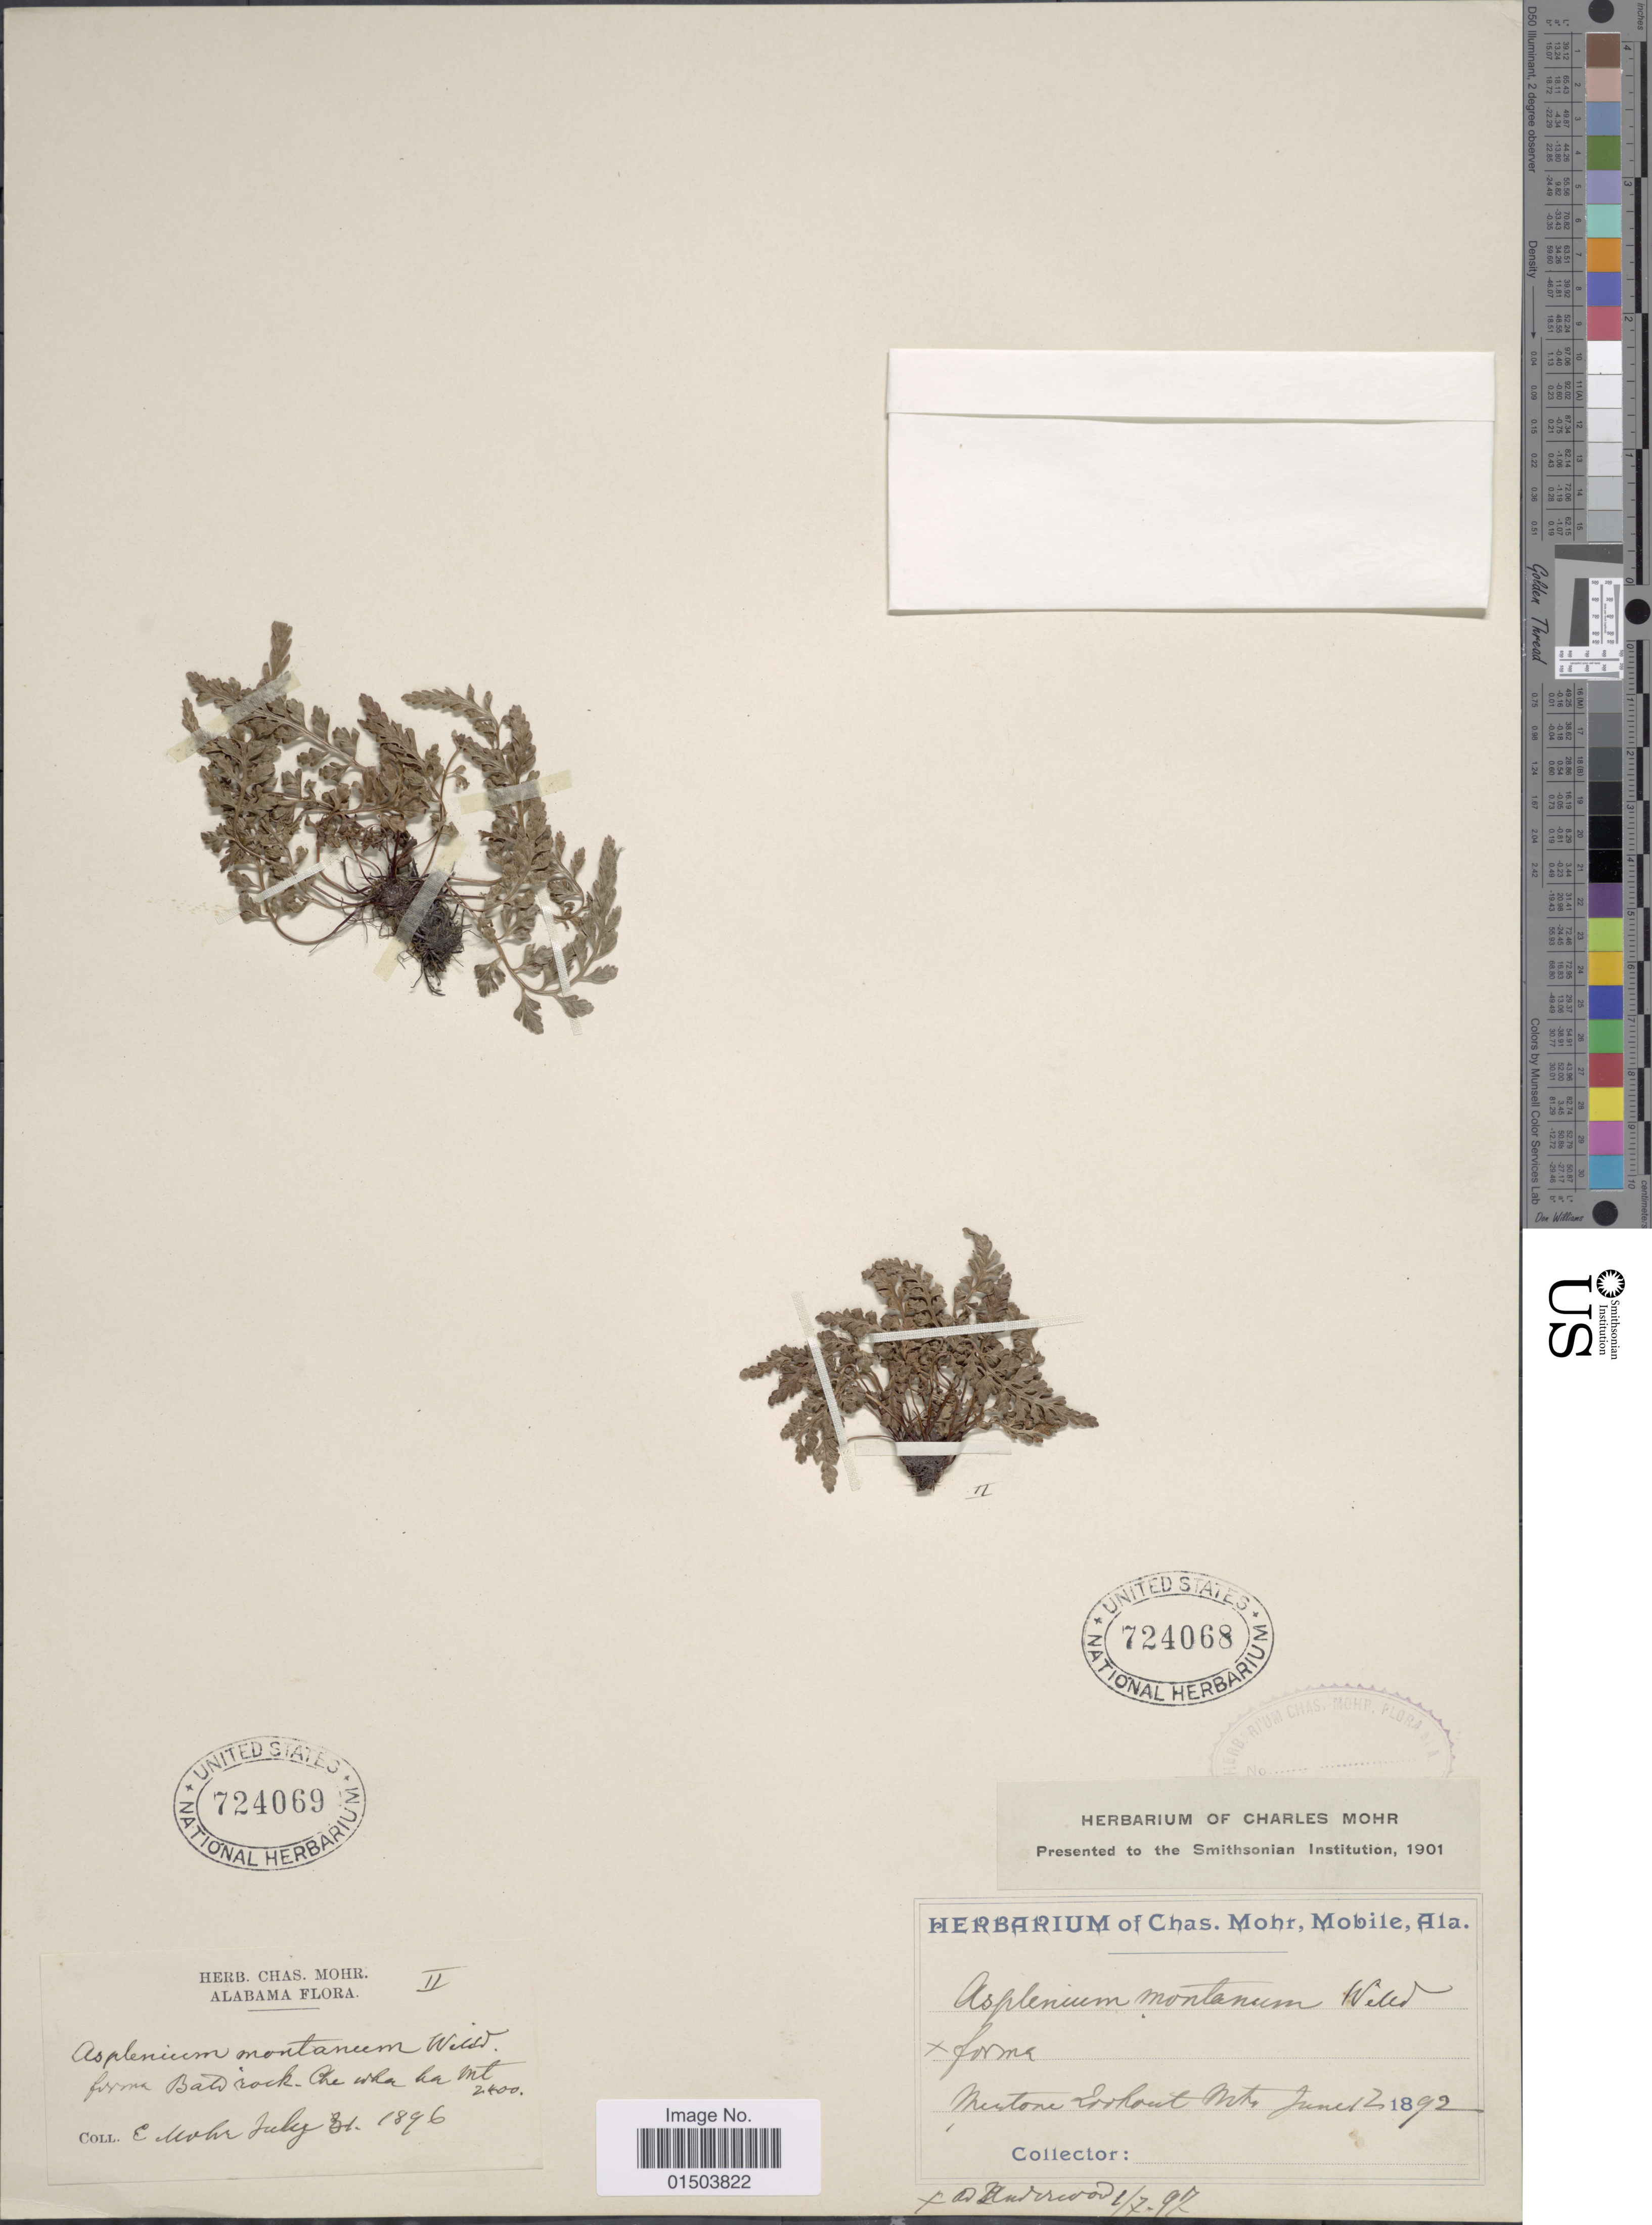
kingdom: Plantae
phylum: Tracheophyta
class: Polypodiopsida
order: Polypodiales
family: Aspleniaceae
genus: Asplenium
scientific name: Asplenium montanum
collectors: L. M. Underwood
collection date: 1892-06-12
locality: Mentone Lodhout Mts. [interpreted]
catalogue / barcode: US 724068